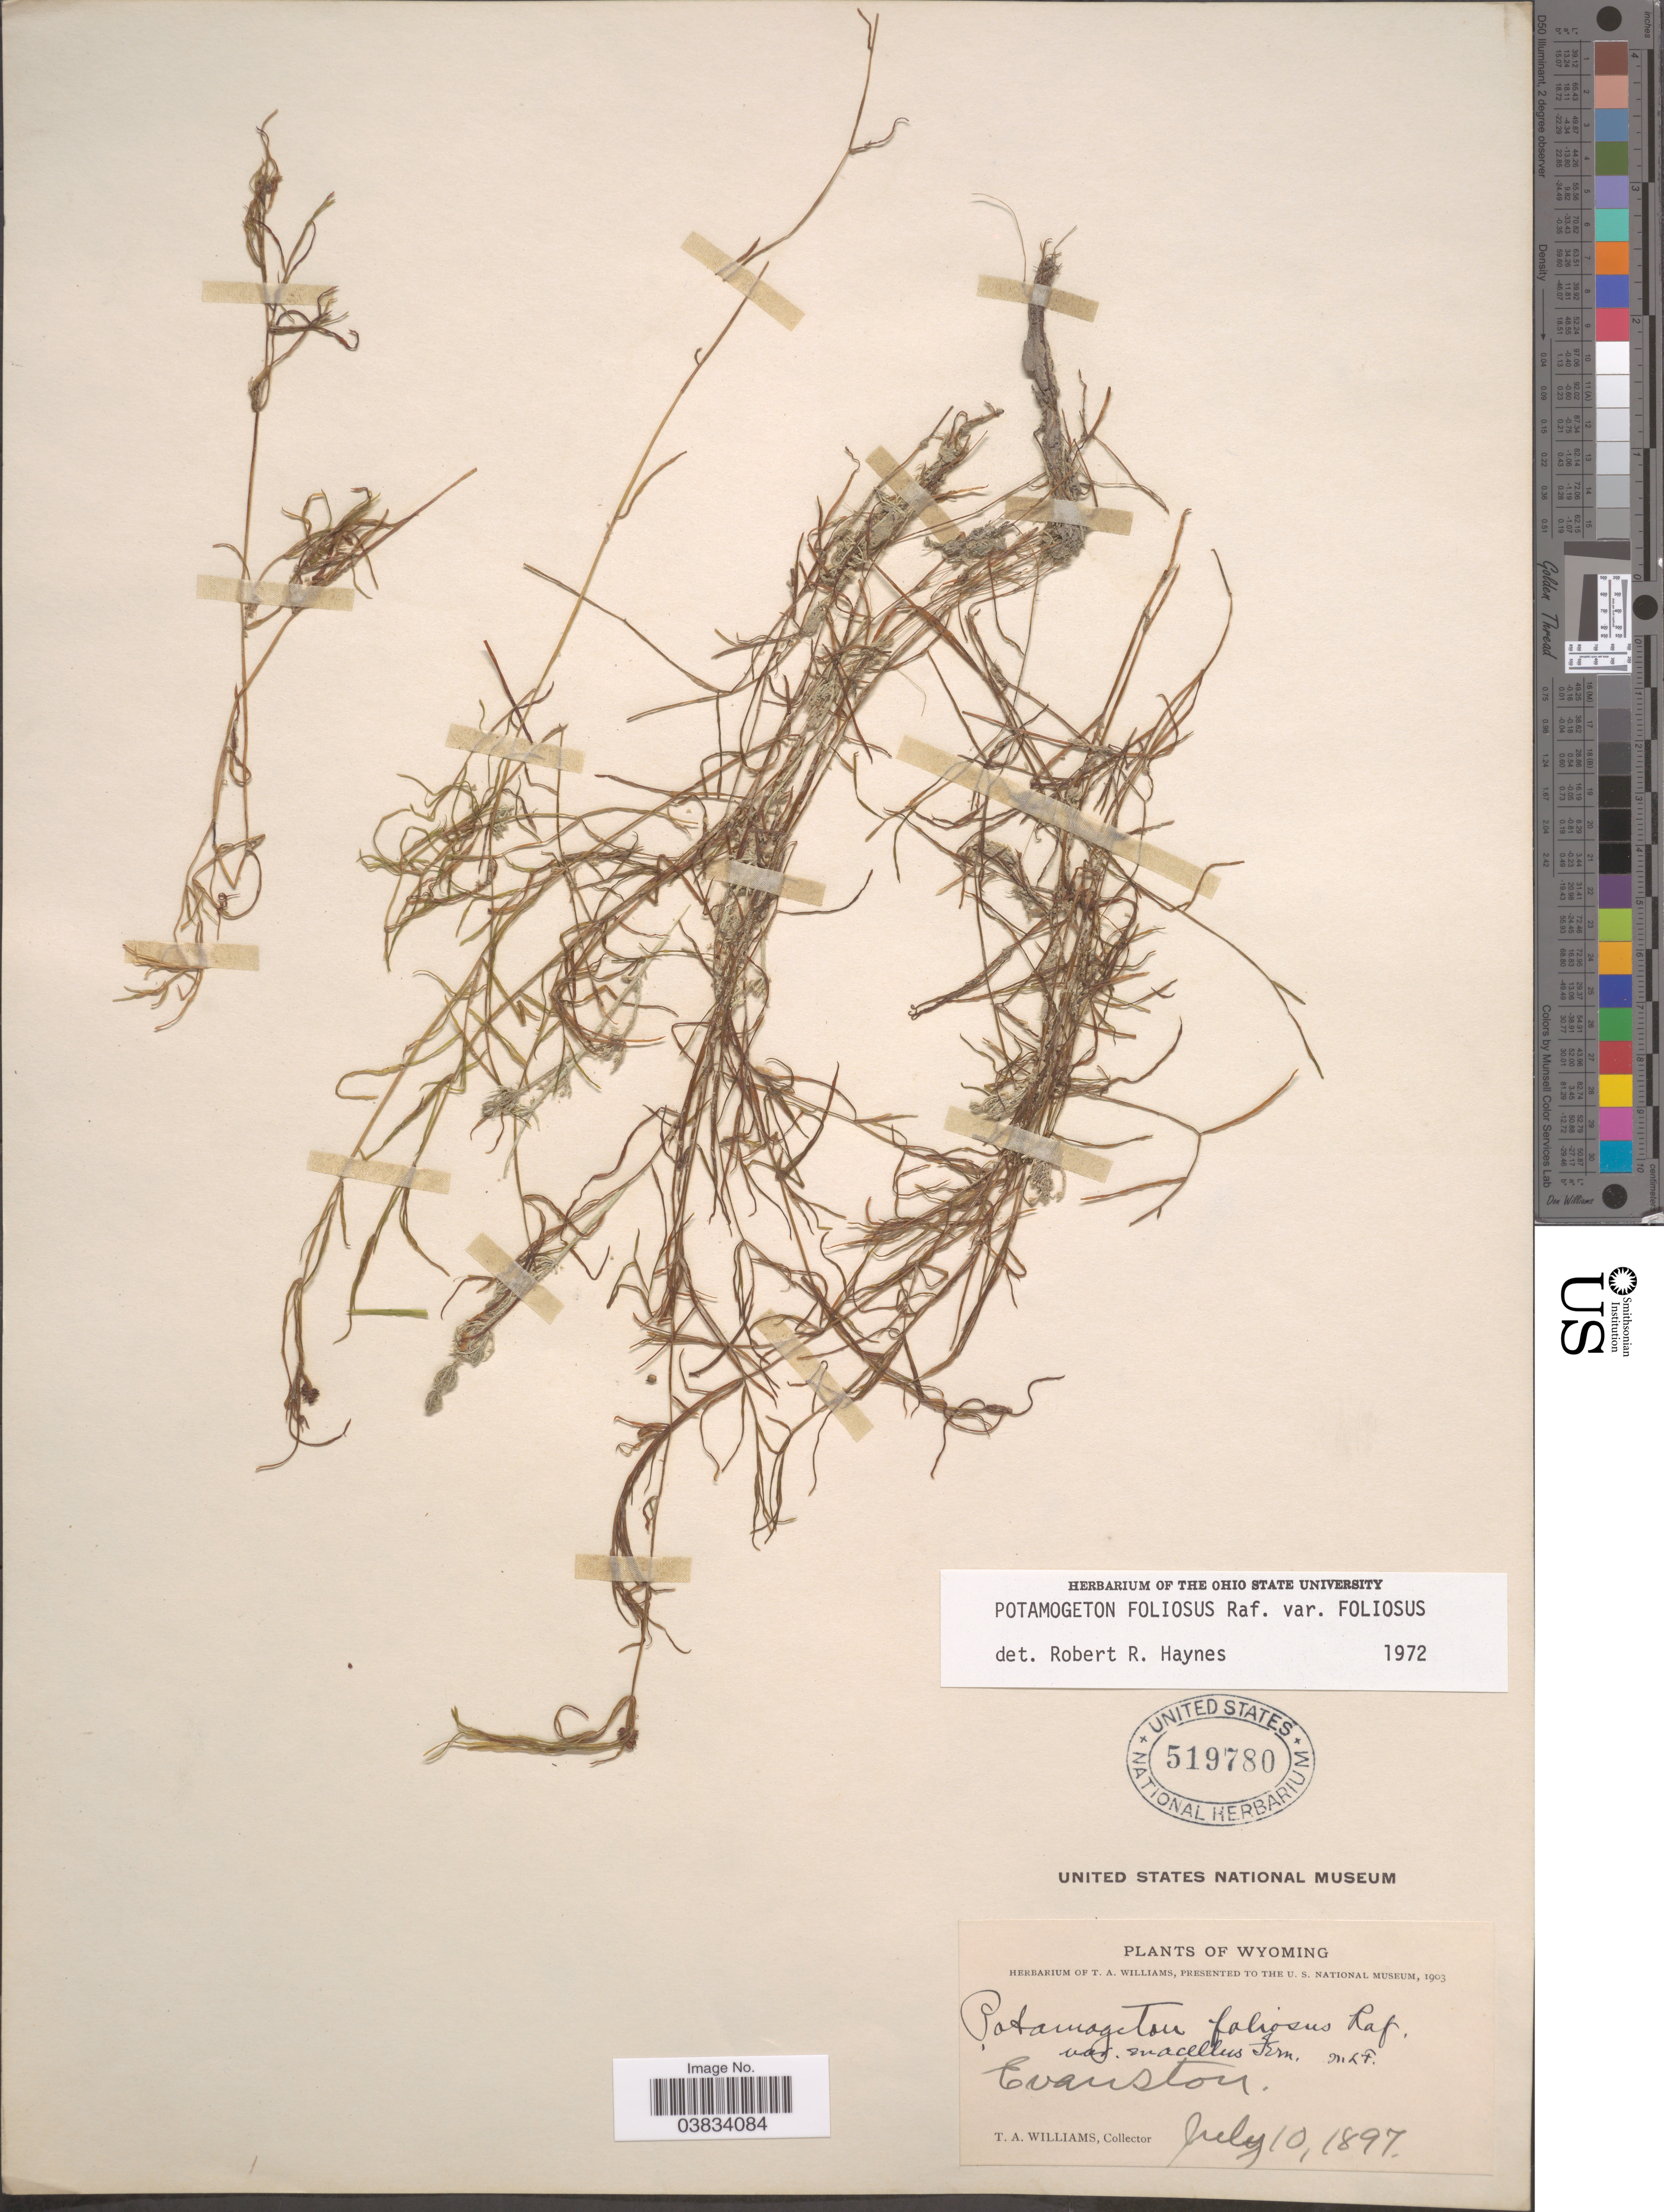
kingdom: Plantae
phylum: Tracheophyta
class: Liliopsida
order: Alismatales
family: Potamogetonaceae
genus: Potamogeton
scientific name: Potamogeton foliosus var. foliosus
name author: Raf.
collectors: T. Williams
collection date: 1897-07-10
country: United States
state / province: Wyoming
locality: Evanston.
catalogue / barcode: US 519780